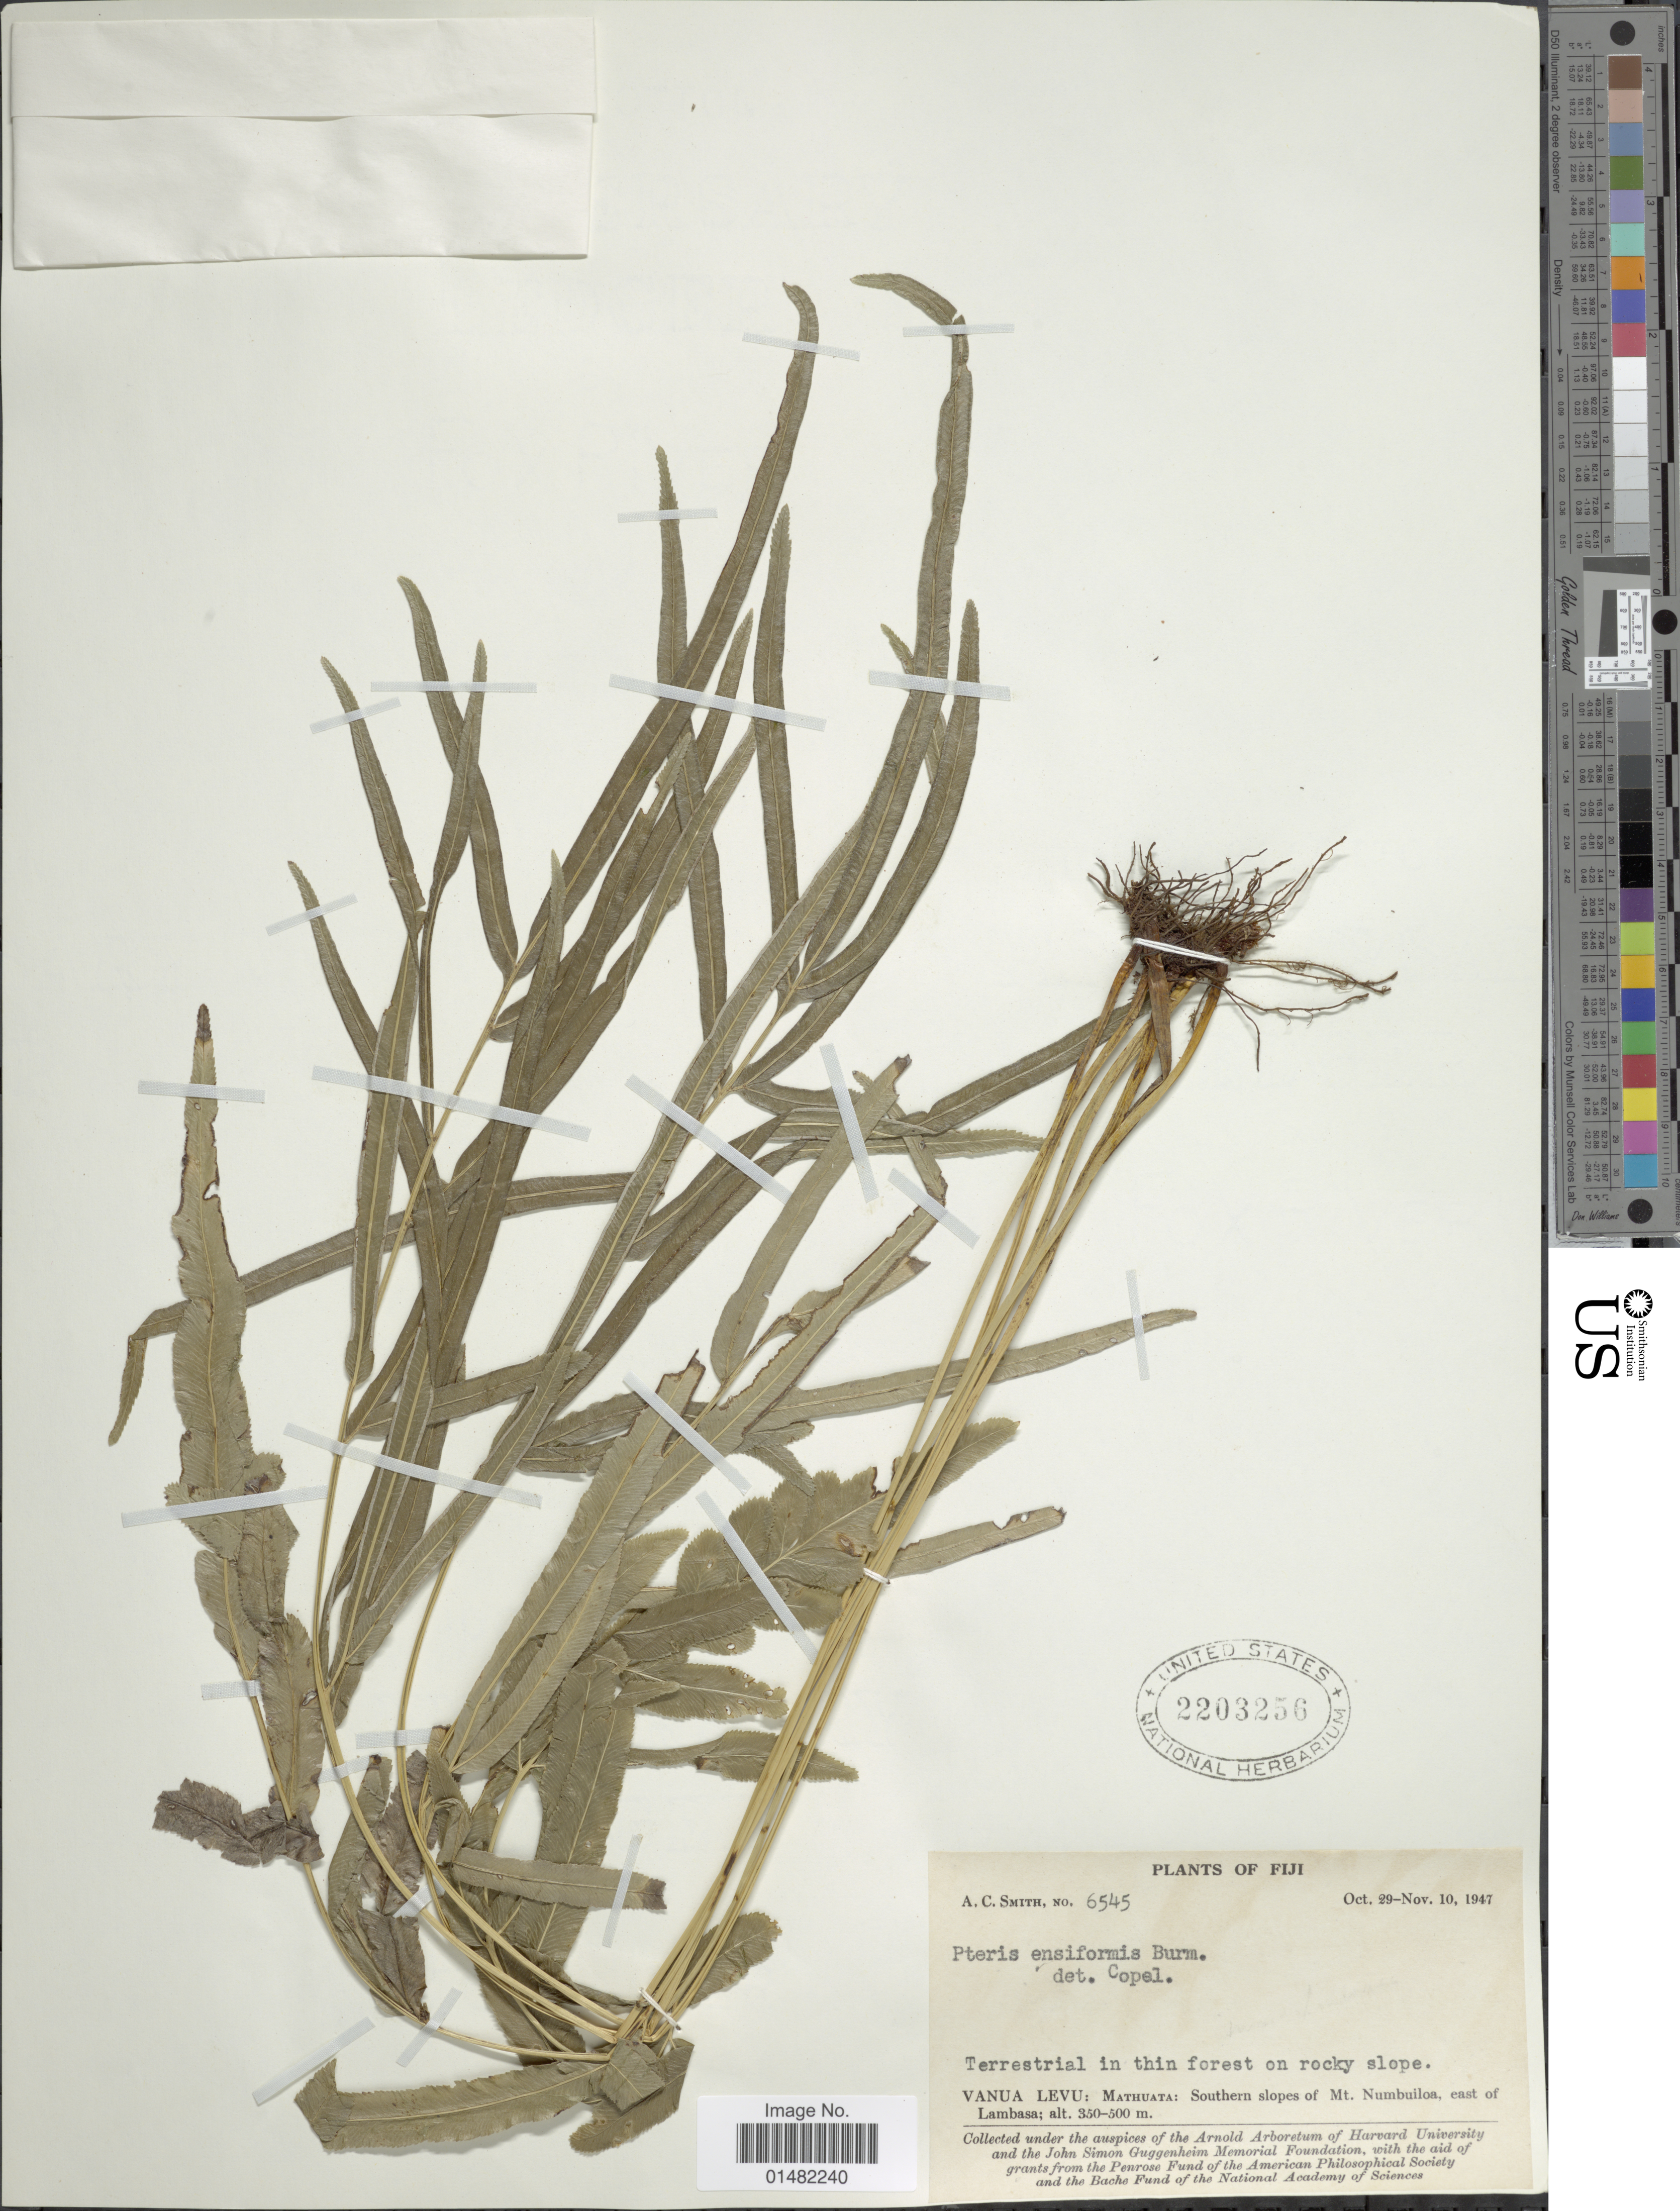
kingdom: Plantae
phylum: Tracheophyta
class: Polypodiopsida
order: Polypodiales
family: Pteridaceae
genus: Pteris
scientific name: Pteris ensiformis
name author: Burm. f.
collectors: A. C. Smith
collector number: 6545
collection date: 1947-10-29/1947-11-10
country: Fiji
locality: Vanua Levu: Mathuata: Southern slopes of Mt. Numbuiloa, east of Lambasa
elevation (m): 350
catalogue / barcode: US 2203256